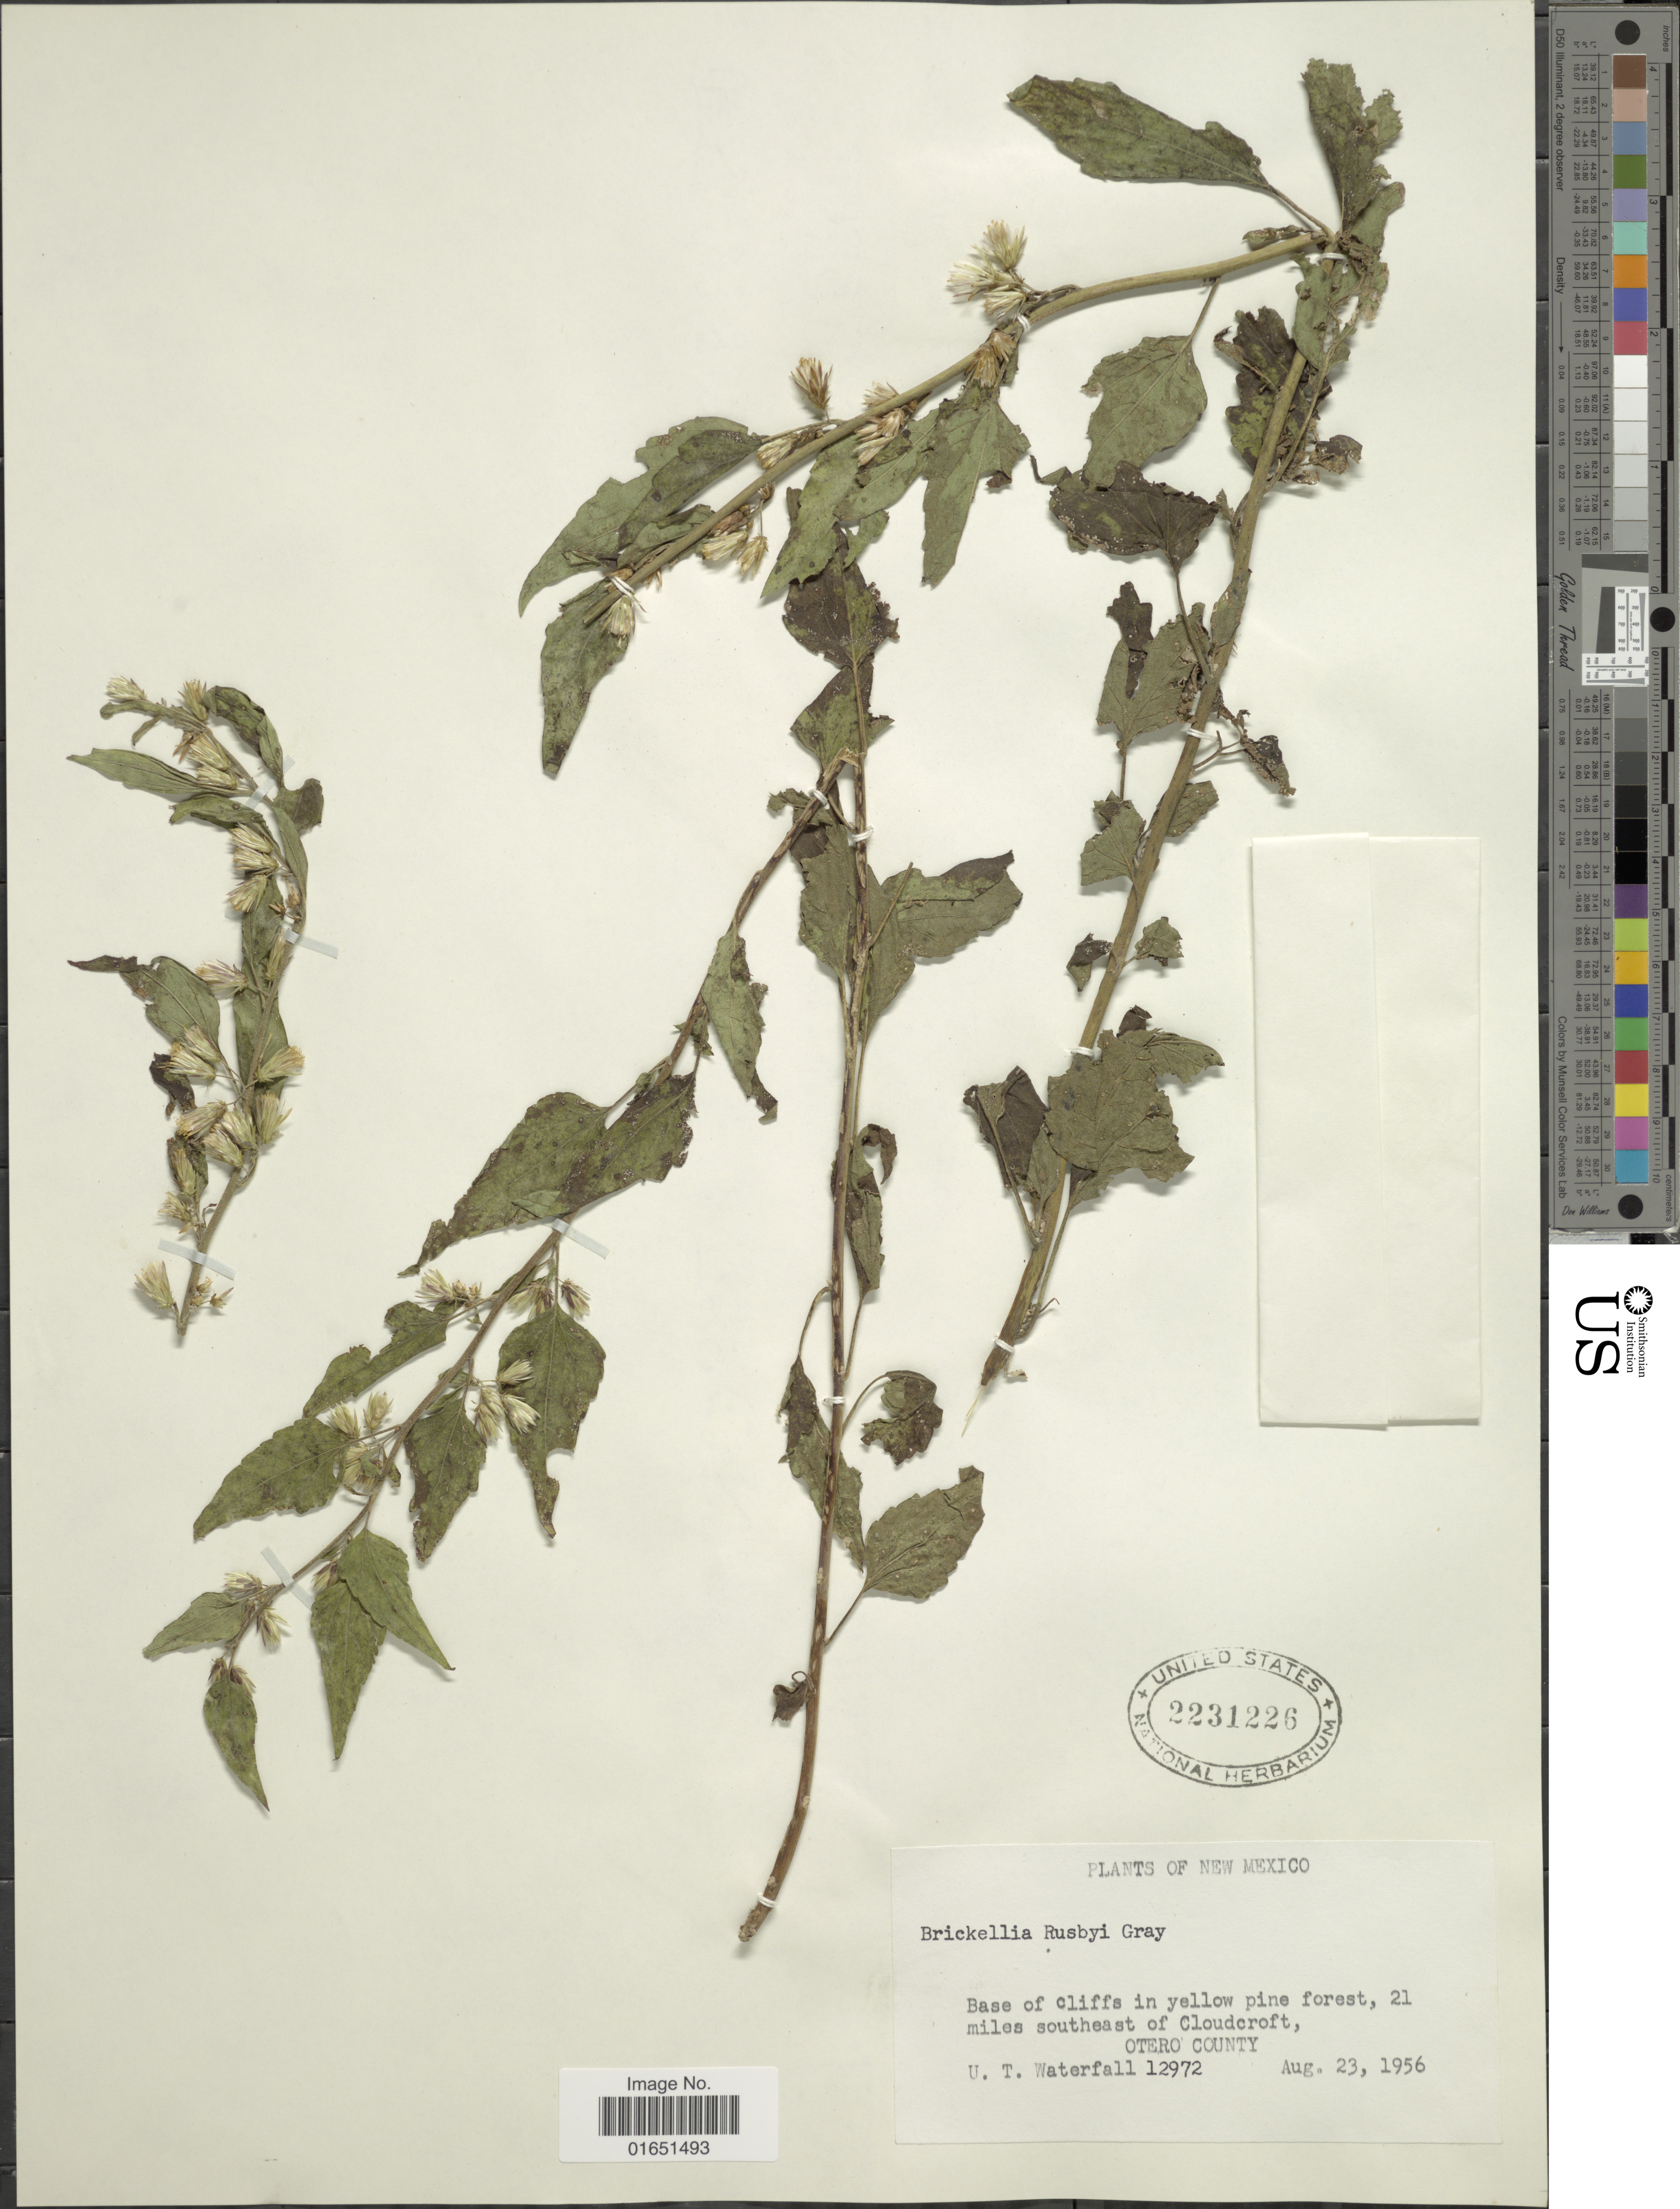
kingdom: Plantae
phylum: Tracheophyta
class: Magnoliopsida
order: Asterales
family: Asteraceae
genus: Brickellia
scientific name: Brickellia rusbyi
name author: A. Gray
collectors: U. T. Waterfall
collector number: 12972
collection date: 1956-08-23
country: United States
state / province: New Mexico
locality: Base of cliffs in yellow pine forest, 21 miles southeast of Cloudcroft, Otero County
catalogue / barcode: US 2231226